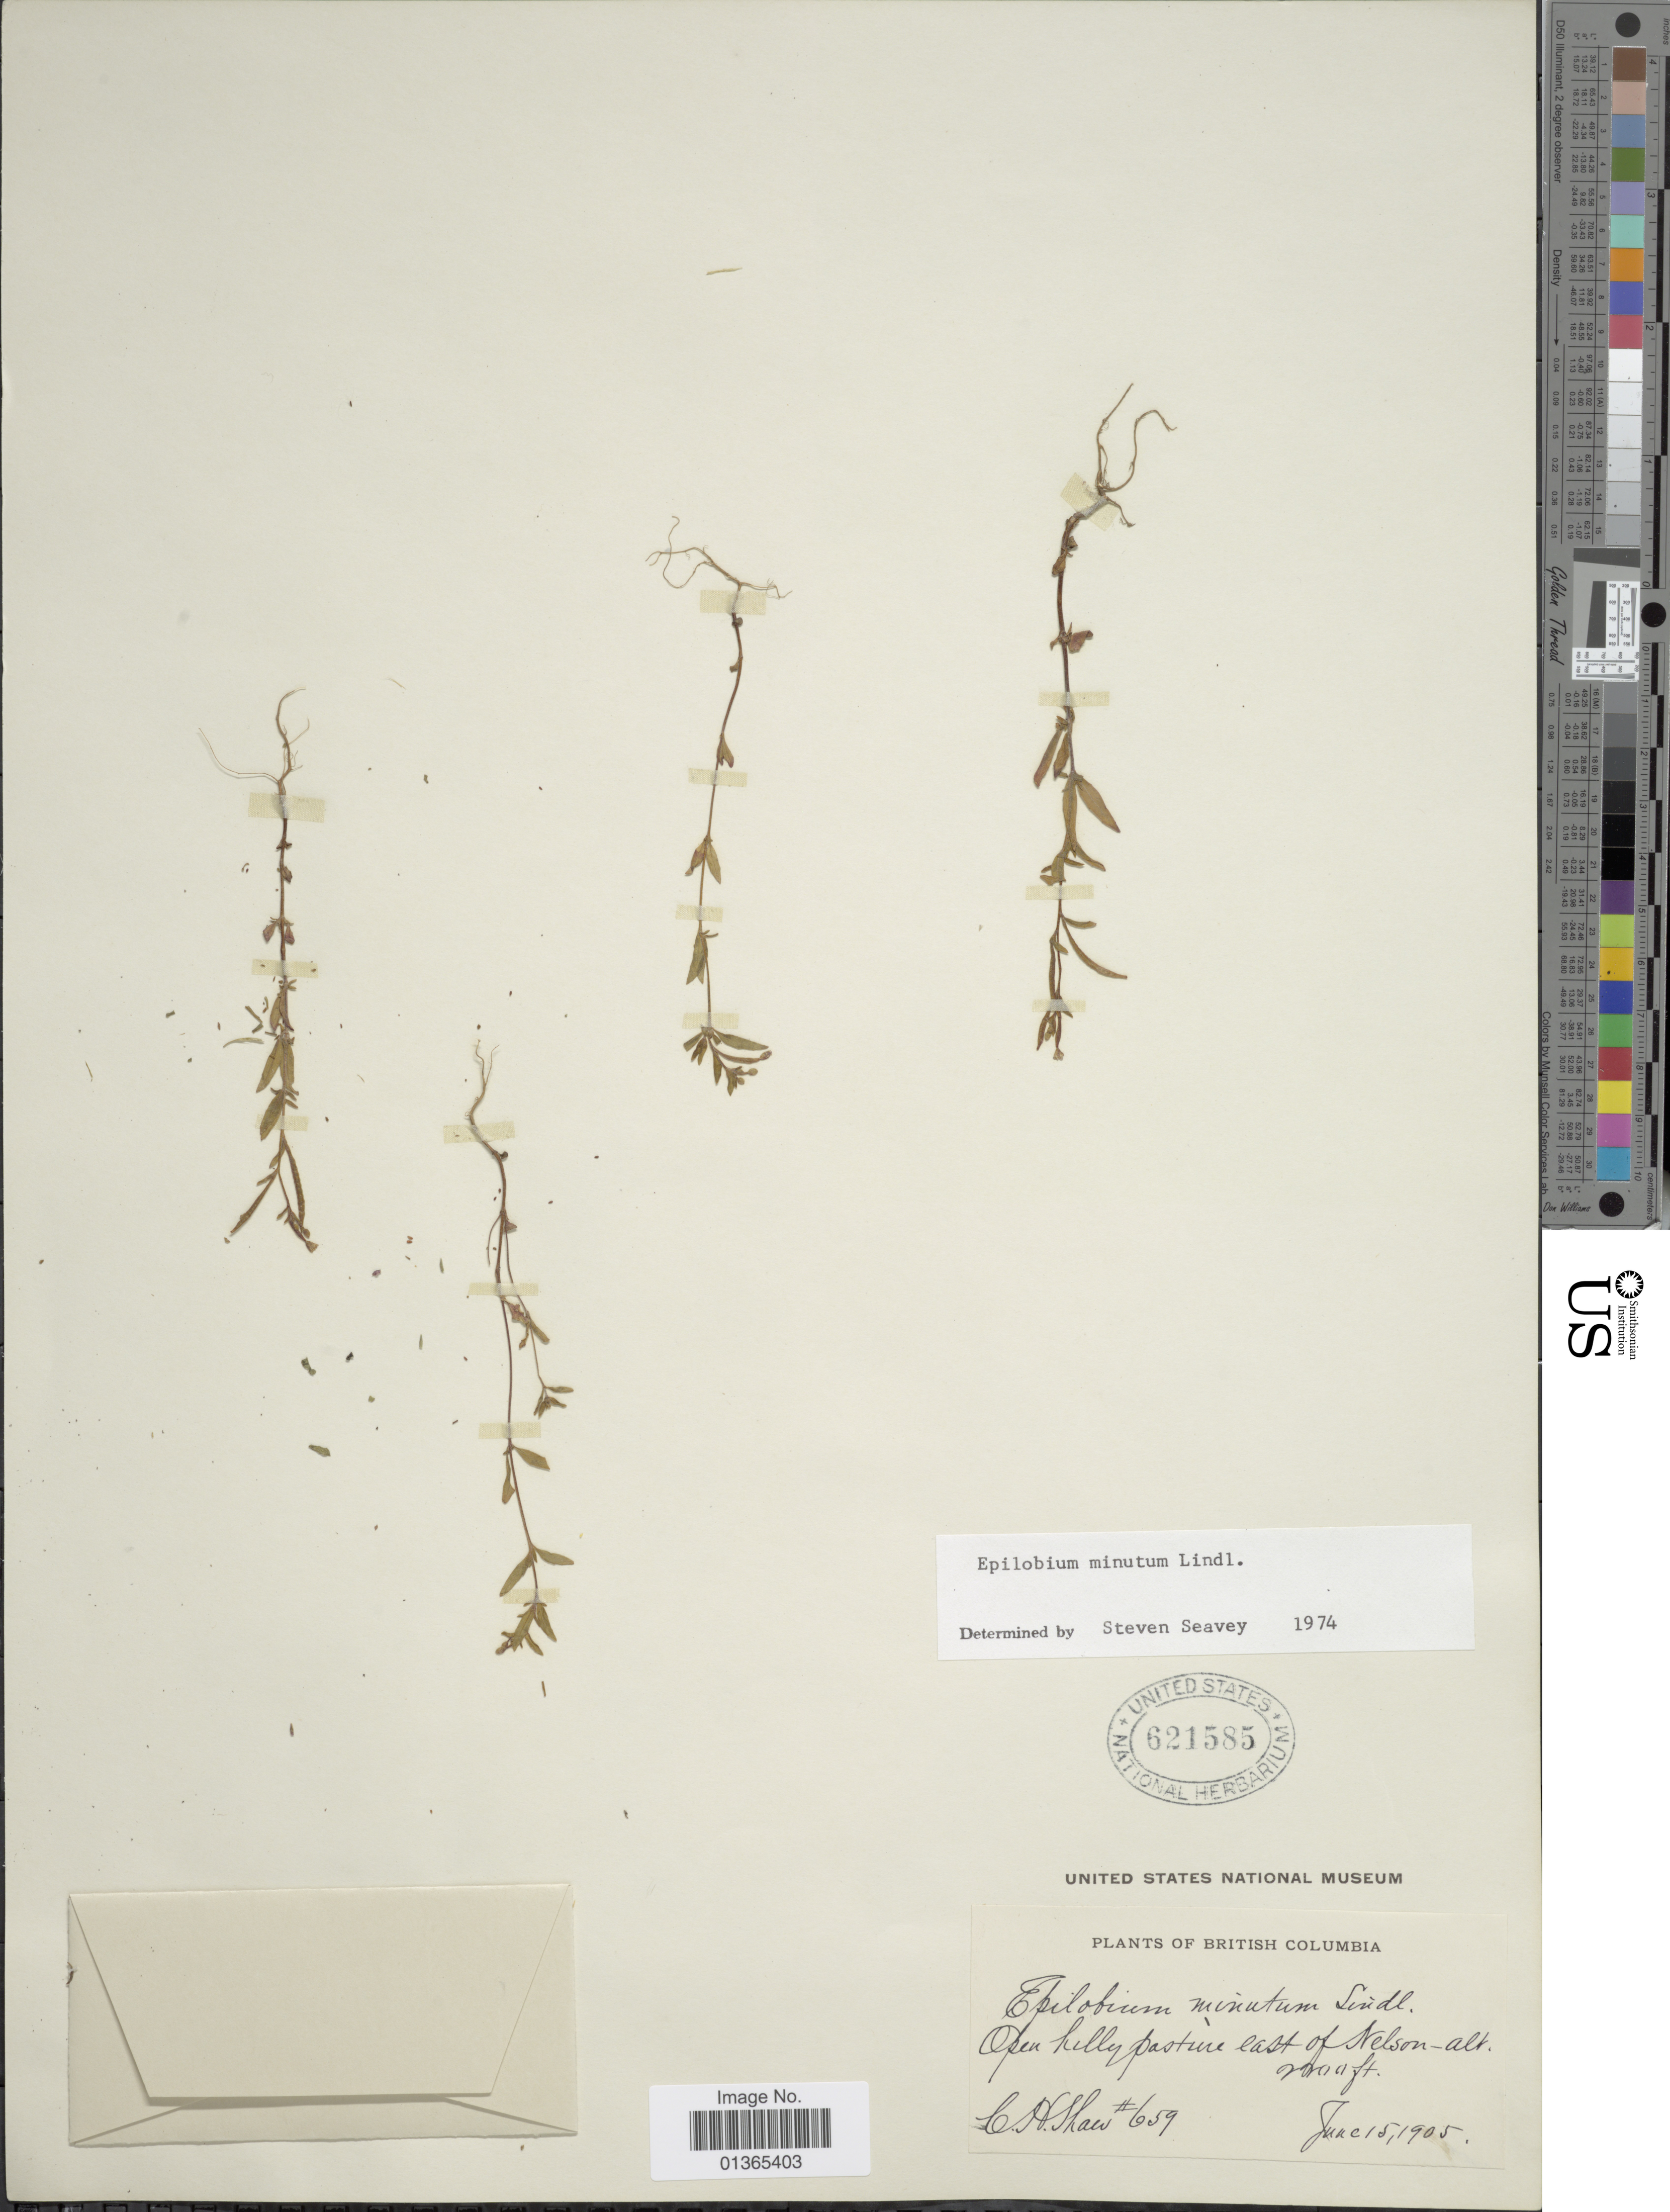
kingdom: Plantae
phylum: Tracheophyta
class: Magnoliopsida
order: Myrtales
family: Onagraceae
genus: Epilobium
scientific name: Epilobium minutum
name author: Lindl. ex Lehm.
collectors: C. H. Shaw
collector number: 659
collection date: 1905-06-15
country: Canada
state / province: British Columbia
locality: Open hilly pasture east of Nelson.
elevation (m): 671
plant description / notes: Precise locality edit: Corrected "Open hilly pastine last of Nelson" to "Open hilly pasture east of Nelson."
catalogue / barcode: US 621585